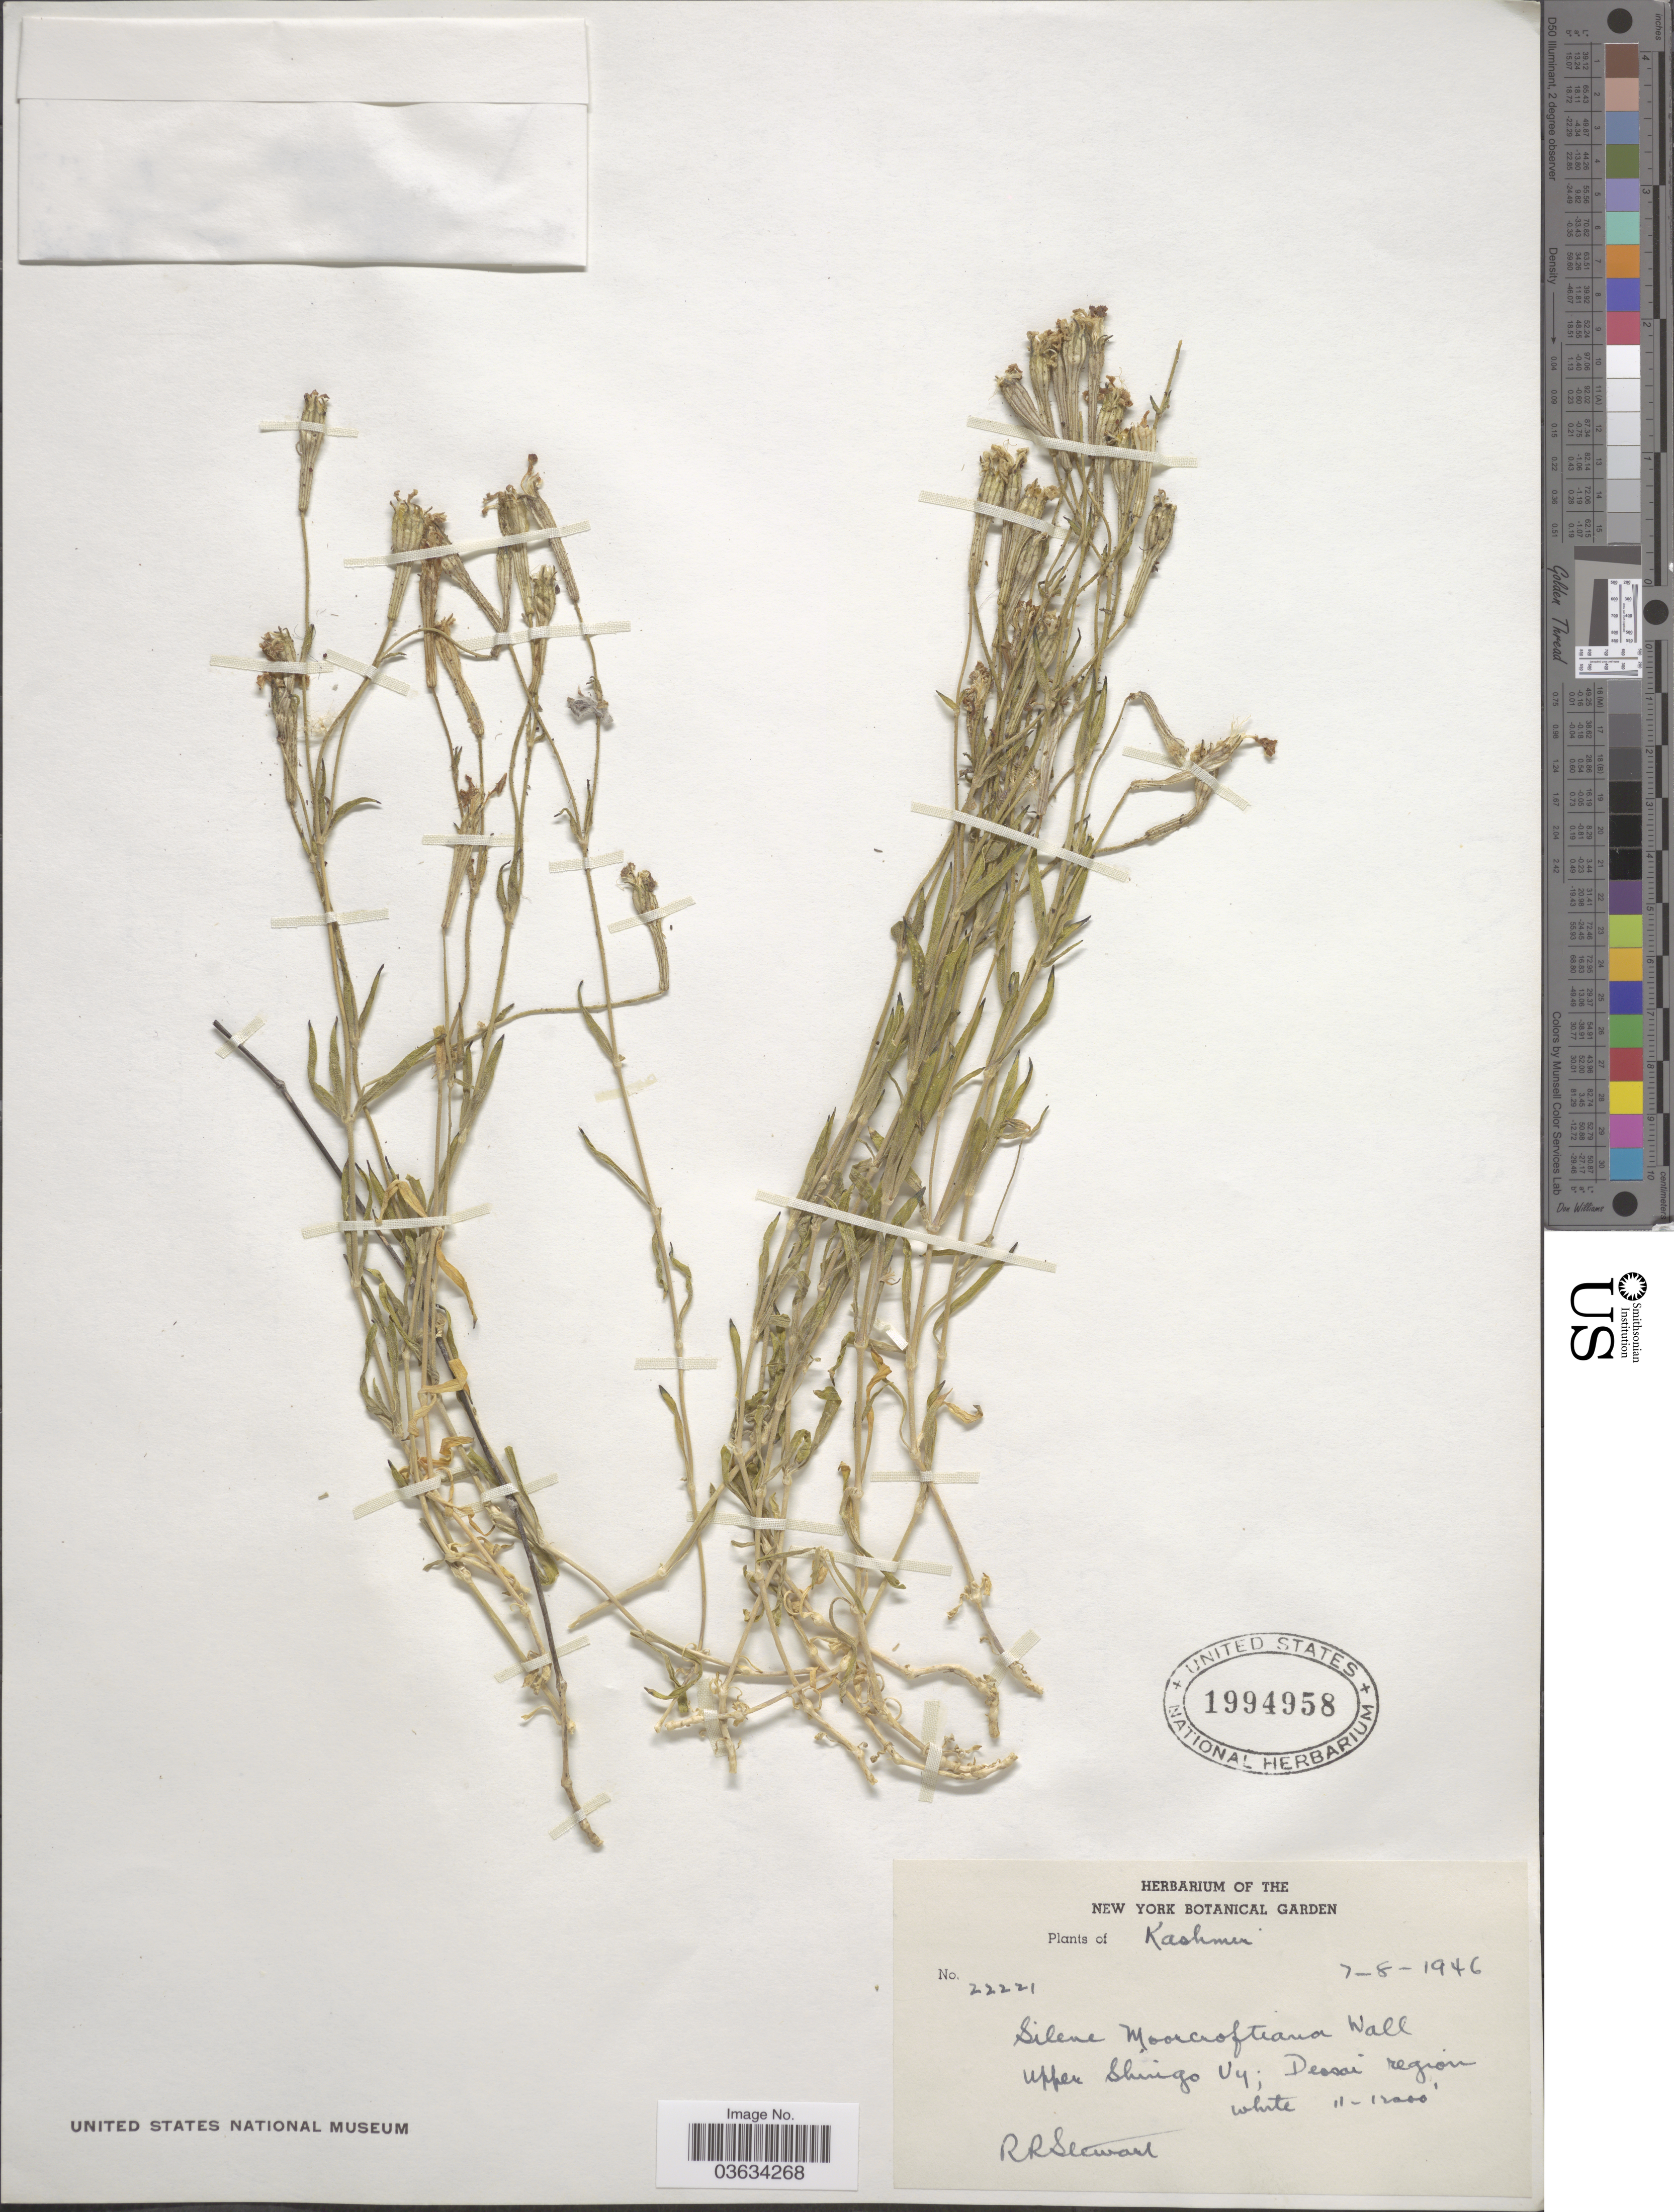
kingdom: Plantae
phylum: Tracheophyta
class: Magnoliopsida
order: Caryophyllales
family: Caryophyllaceae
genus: Silene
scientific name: Silene moorcroftiana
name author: Wall. ex Benth.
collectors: R. Stewart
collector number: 22221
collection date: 1946-08-07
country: India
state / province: Jammu and Kashmir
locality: Kashmir. Upper Shingo Vy; Dessai region.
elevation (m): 3353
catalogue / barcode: US 1994958